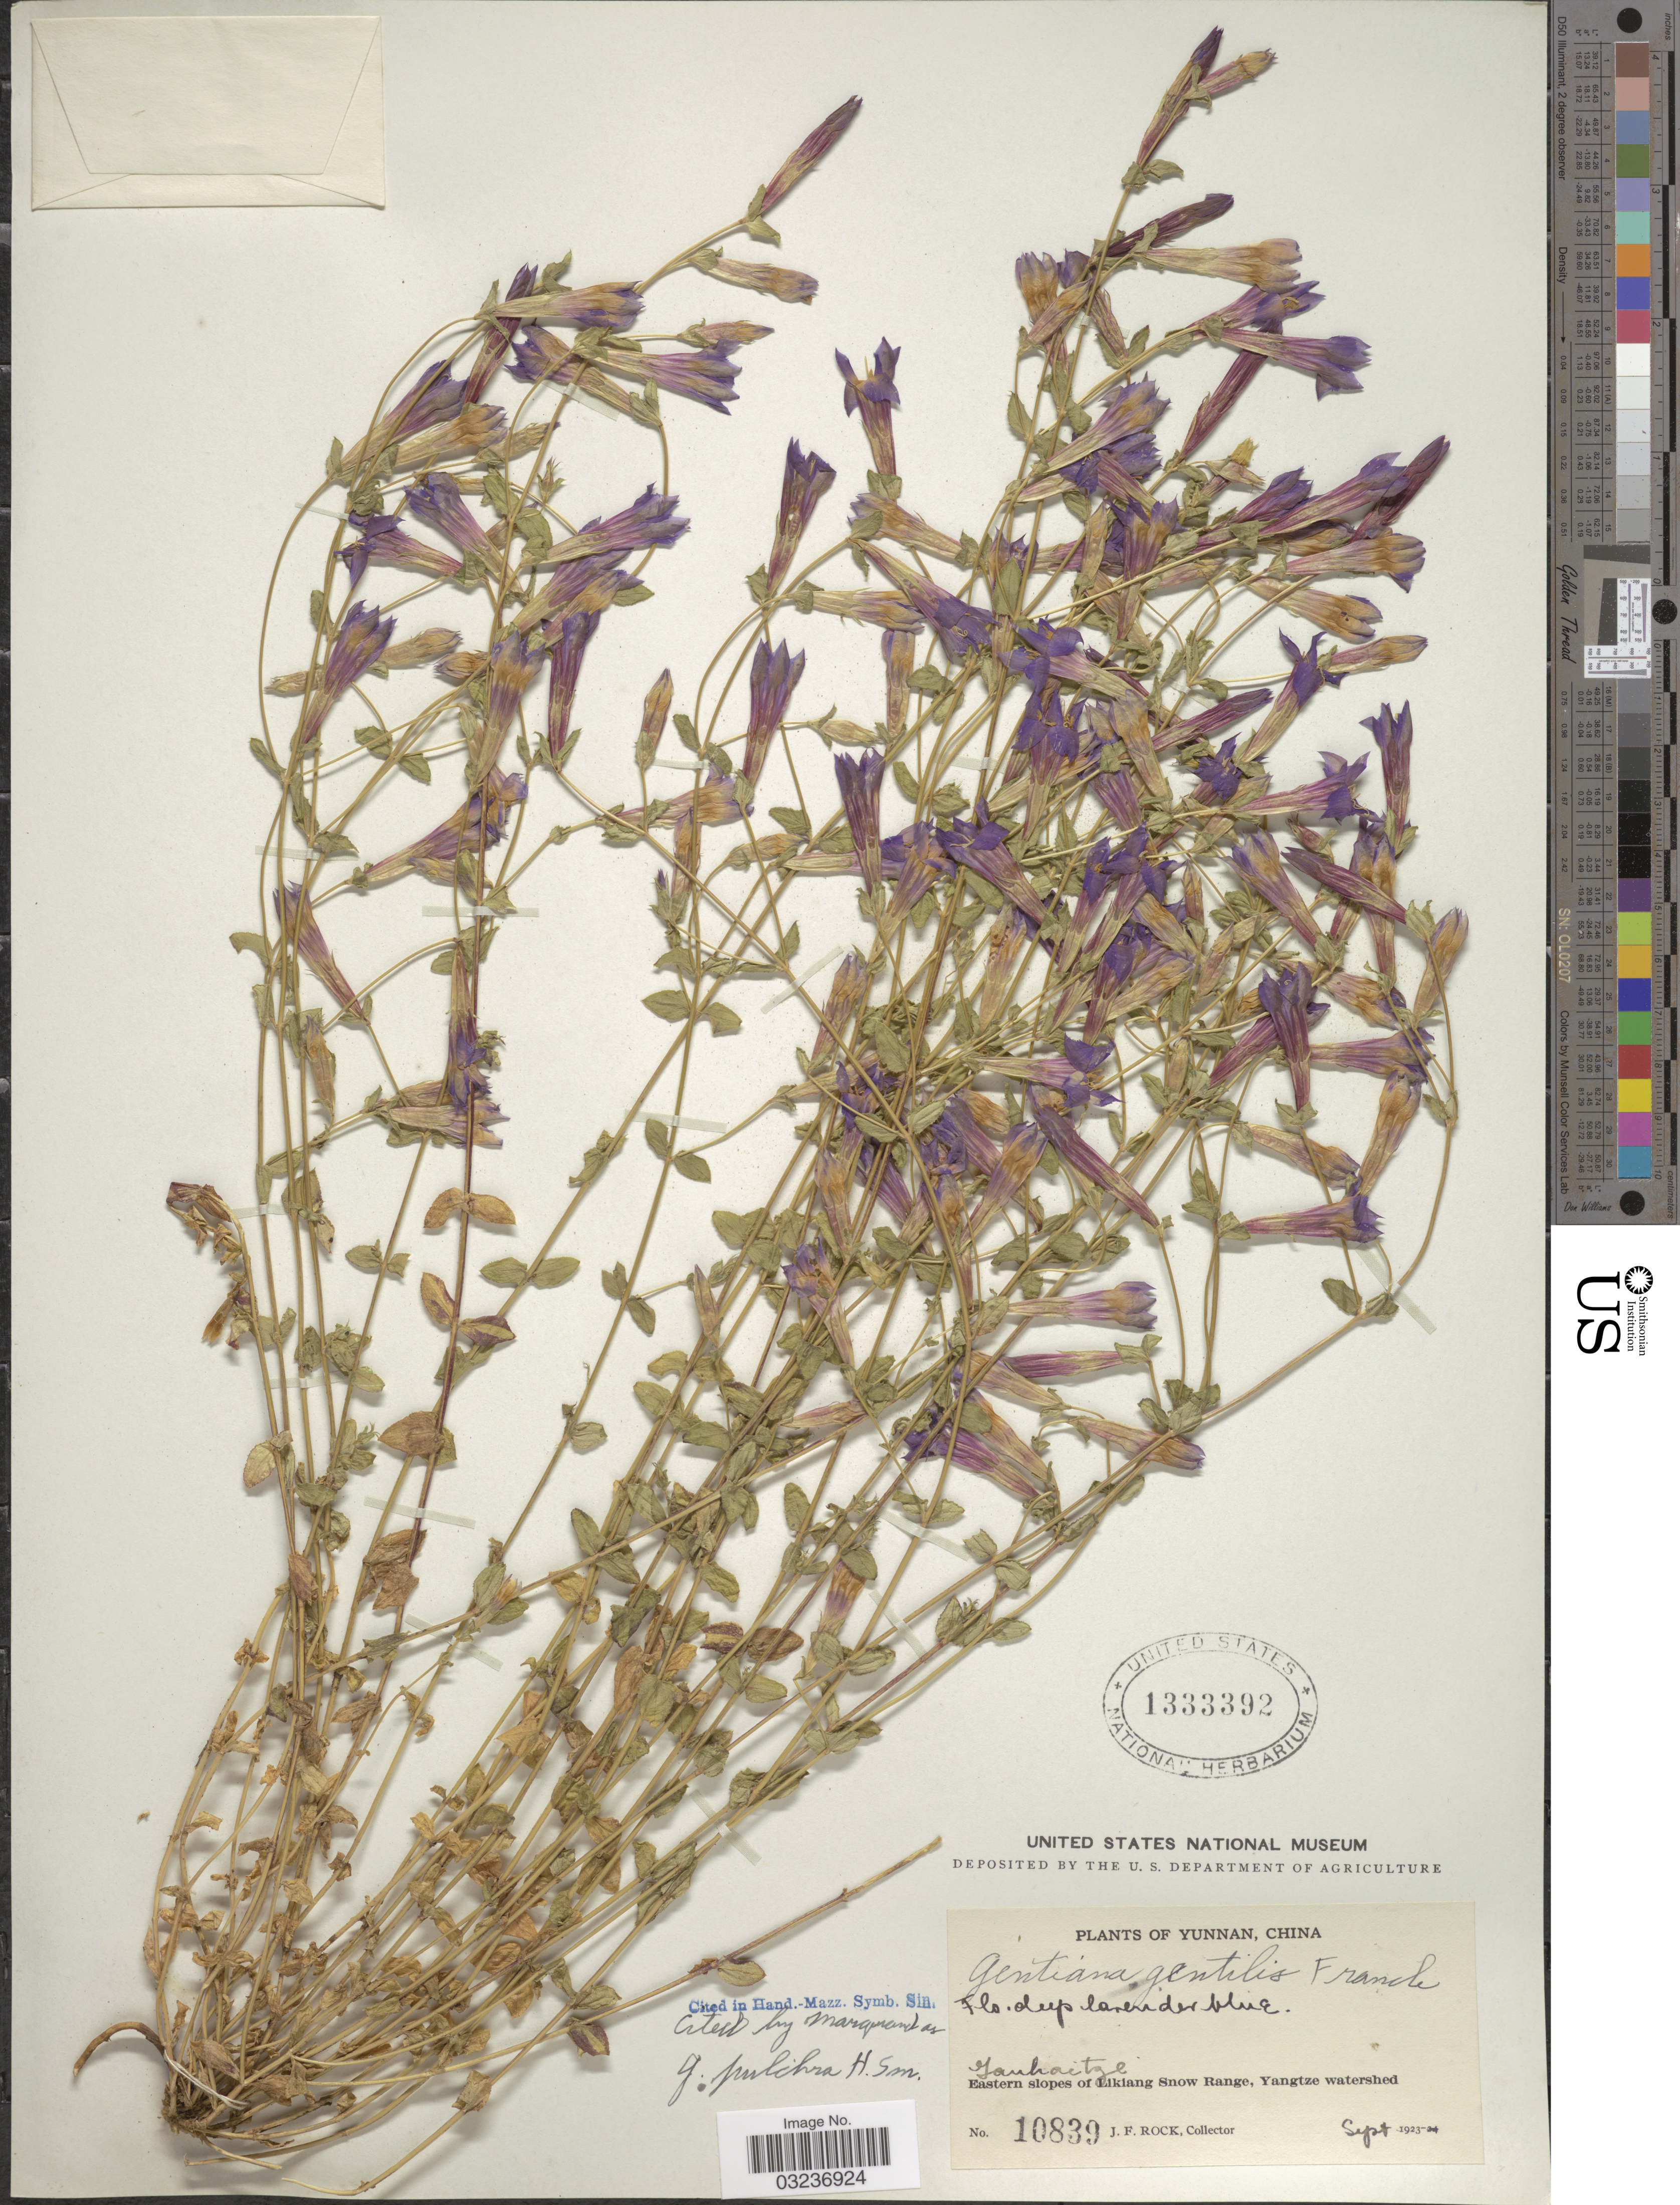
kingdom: Plantae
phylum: Tracheophyta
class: Magnoliopsida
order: Gentianales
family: Gentianaceae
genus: Gentiana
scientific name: Gentiana pulchra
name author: Harry Sm.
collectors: J. Rock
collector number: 10839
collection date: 1923-09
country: China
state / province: Yunnan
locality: Yanhaitze, Eastern slopes of Likiang Snow Range, Yangtze watershed.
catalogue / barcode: US 1333392